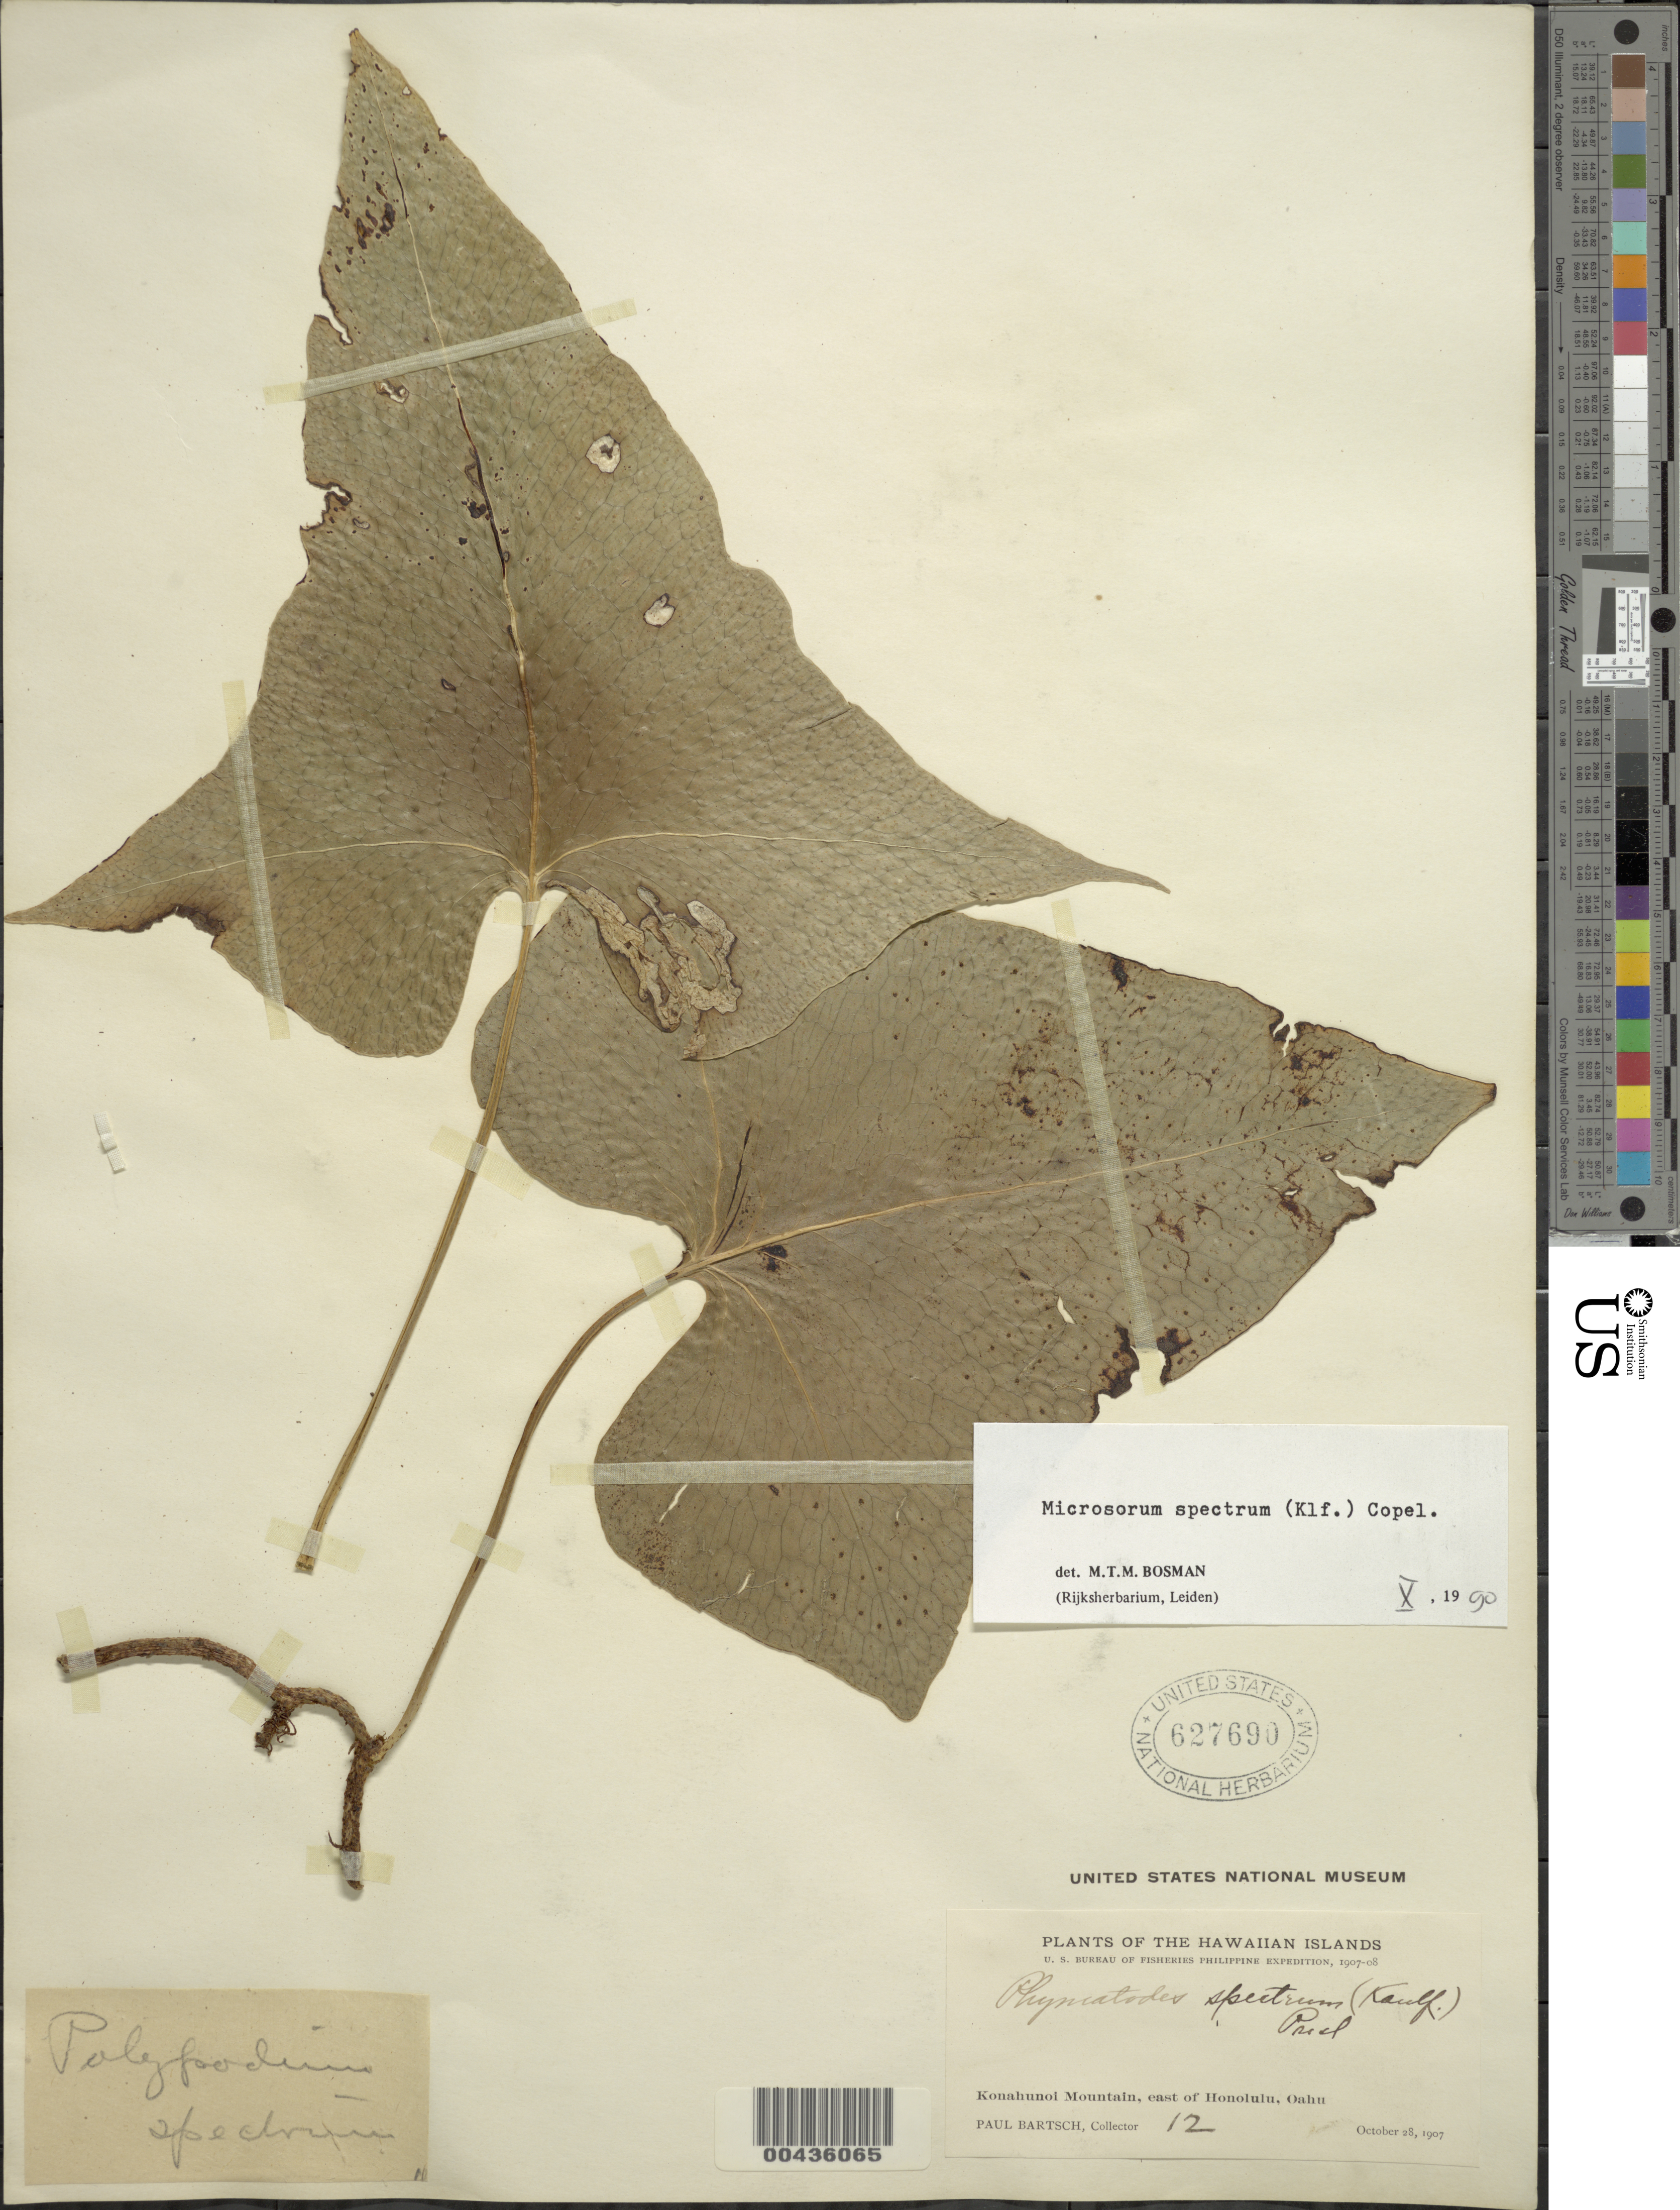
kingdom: Plantae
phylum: Tracheophyta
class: Polypodiopsida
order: Polypodiales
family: Polypodiaceae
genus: Microsorum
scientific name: Microsorum spectrum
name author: (Kaulf.) Copel.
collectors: P. Bartsch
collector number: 12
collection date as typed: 28 Oct 1907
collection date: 1907-10-28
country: United States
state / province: Hawaii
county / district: Honolulu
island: Oahu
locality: Konahunoi Mt., E of Honolulu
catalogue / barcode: US 627690